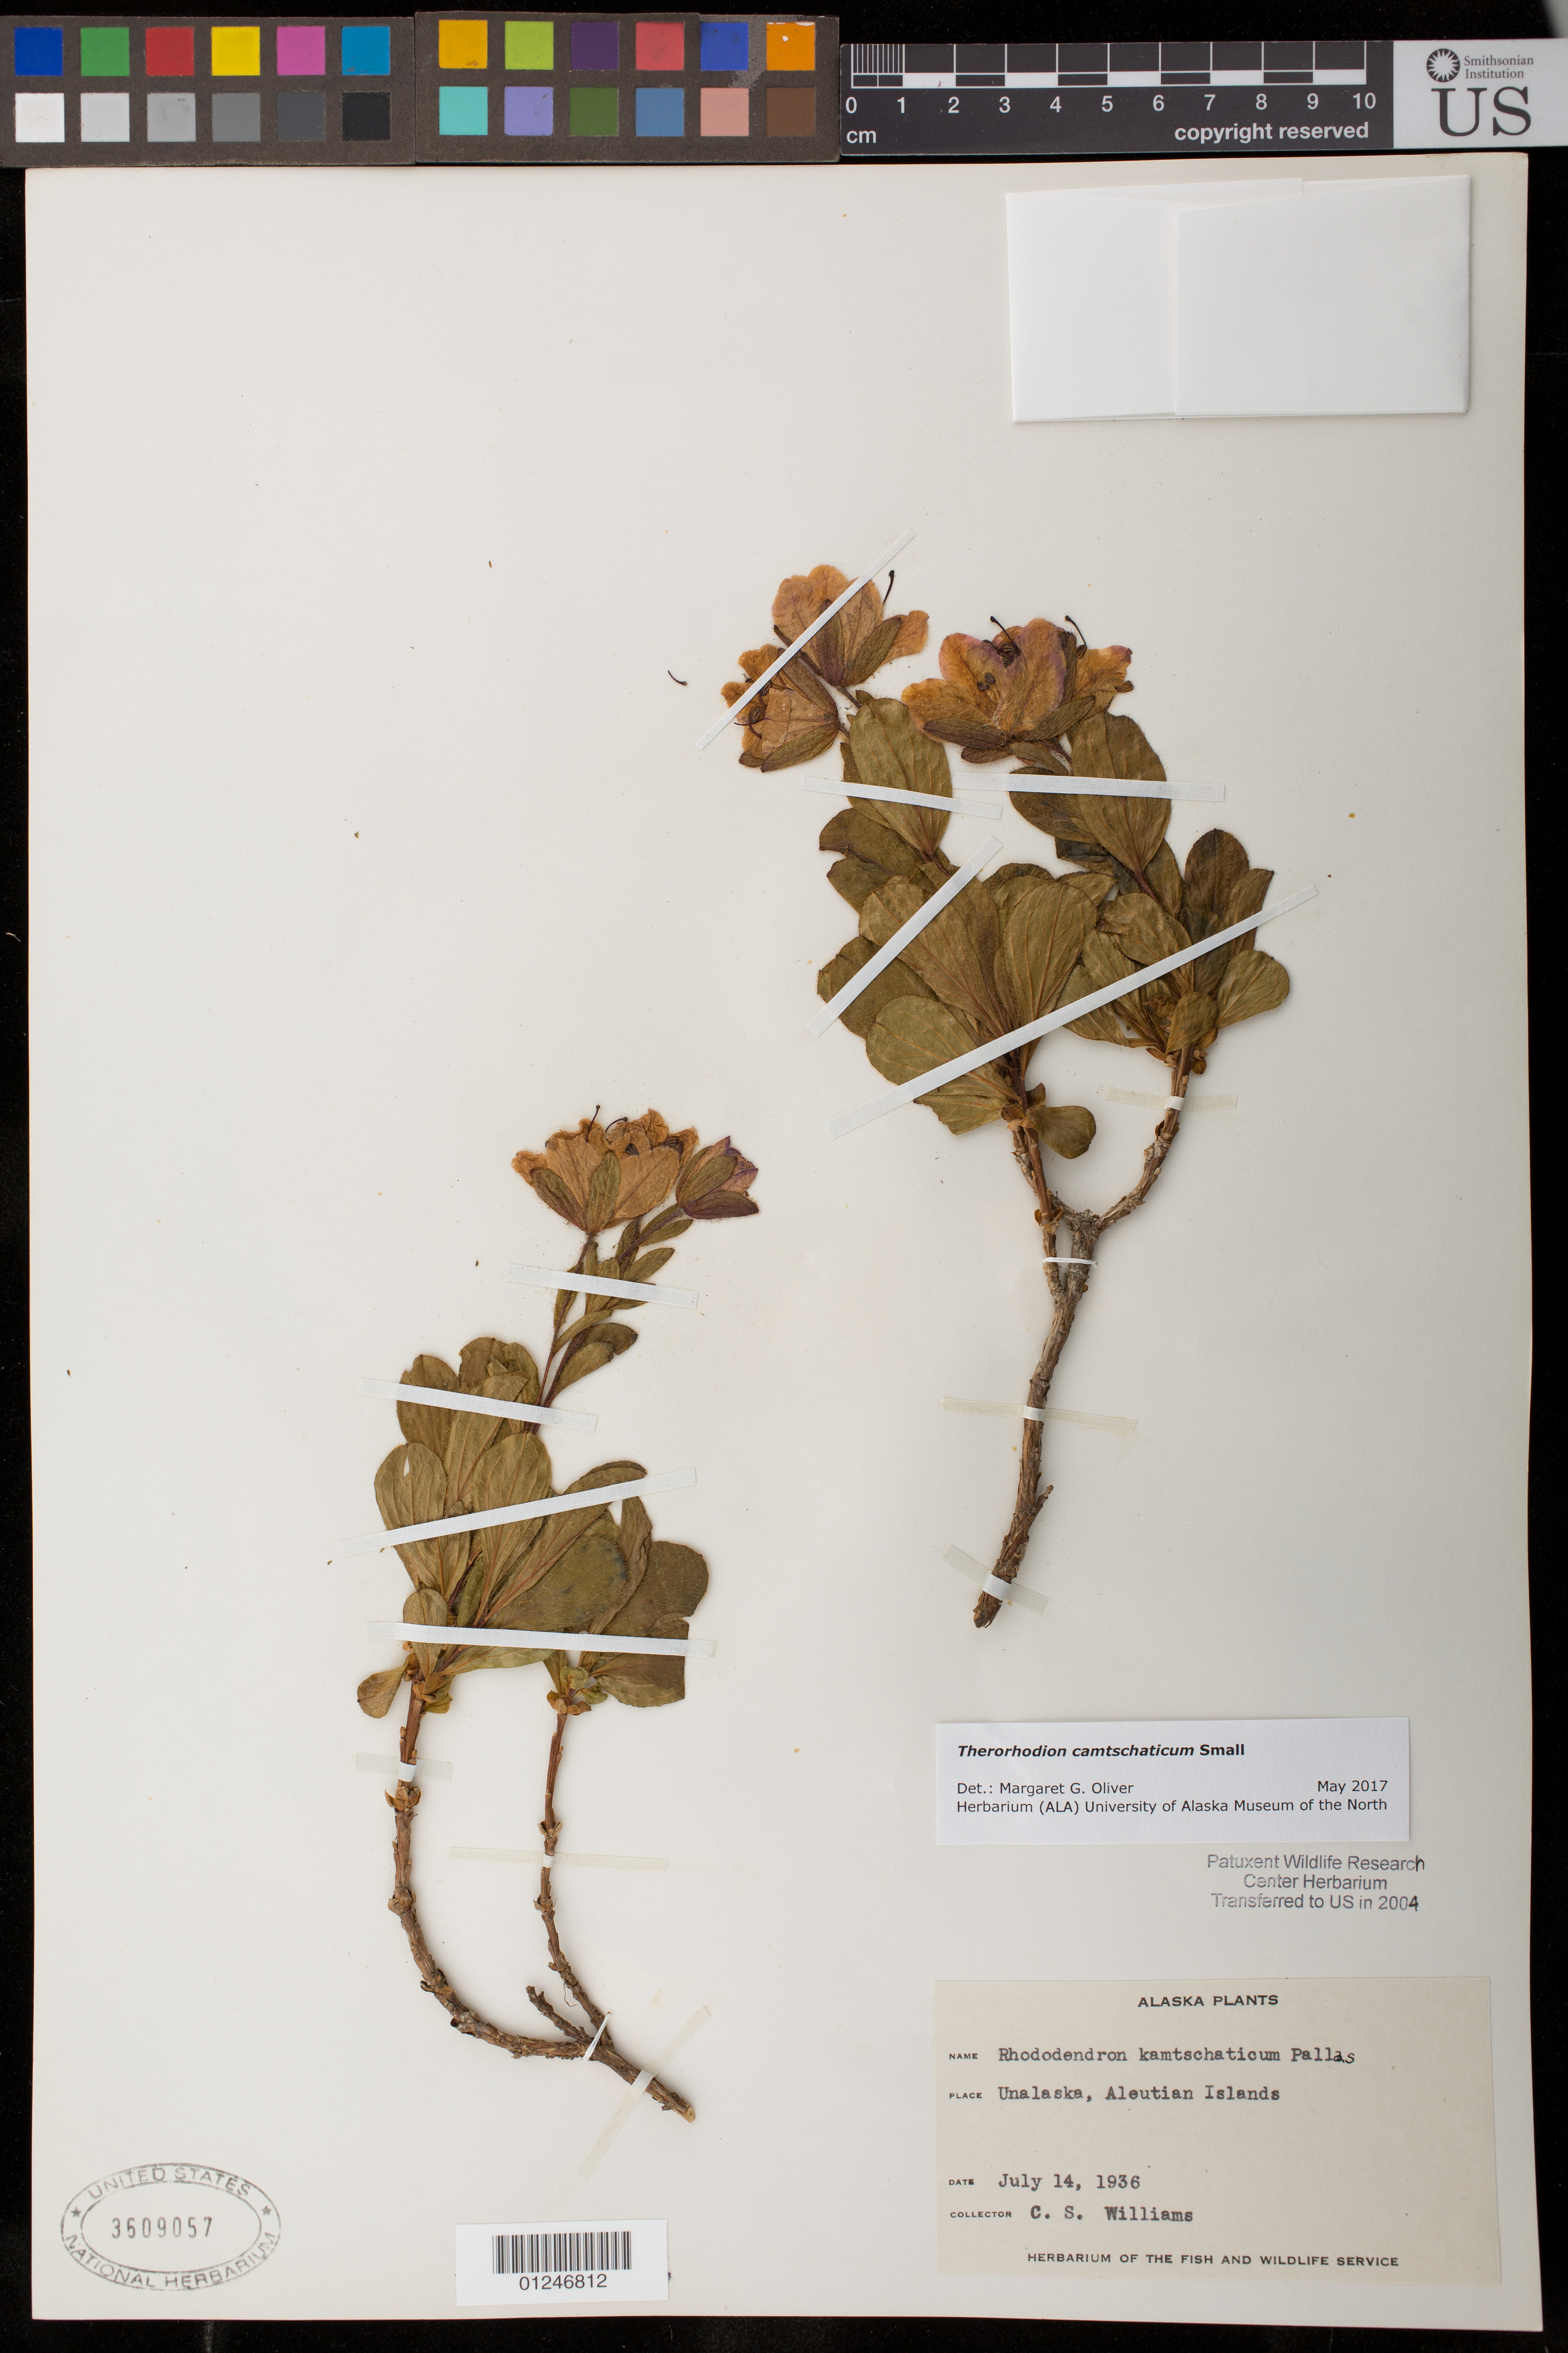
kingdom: Plantae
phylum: Tracheophyta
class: Magnoliopsida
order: Ericales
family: Ericaceae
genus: Therorhodion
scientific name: Therorhodion camtschaticum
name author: (Pall.) Small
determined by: Oliver, M. G., (ALA), University of Alaska Museum of the North (UNITED STATES)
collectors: C. Williams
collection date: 1936-07-14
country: United States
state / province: Alaska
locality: Unalaska., Aleutian Islands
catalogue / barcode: US 3609057